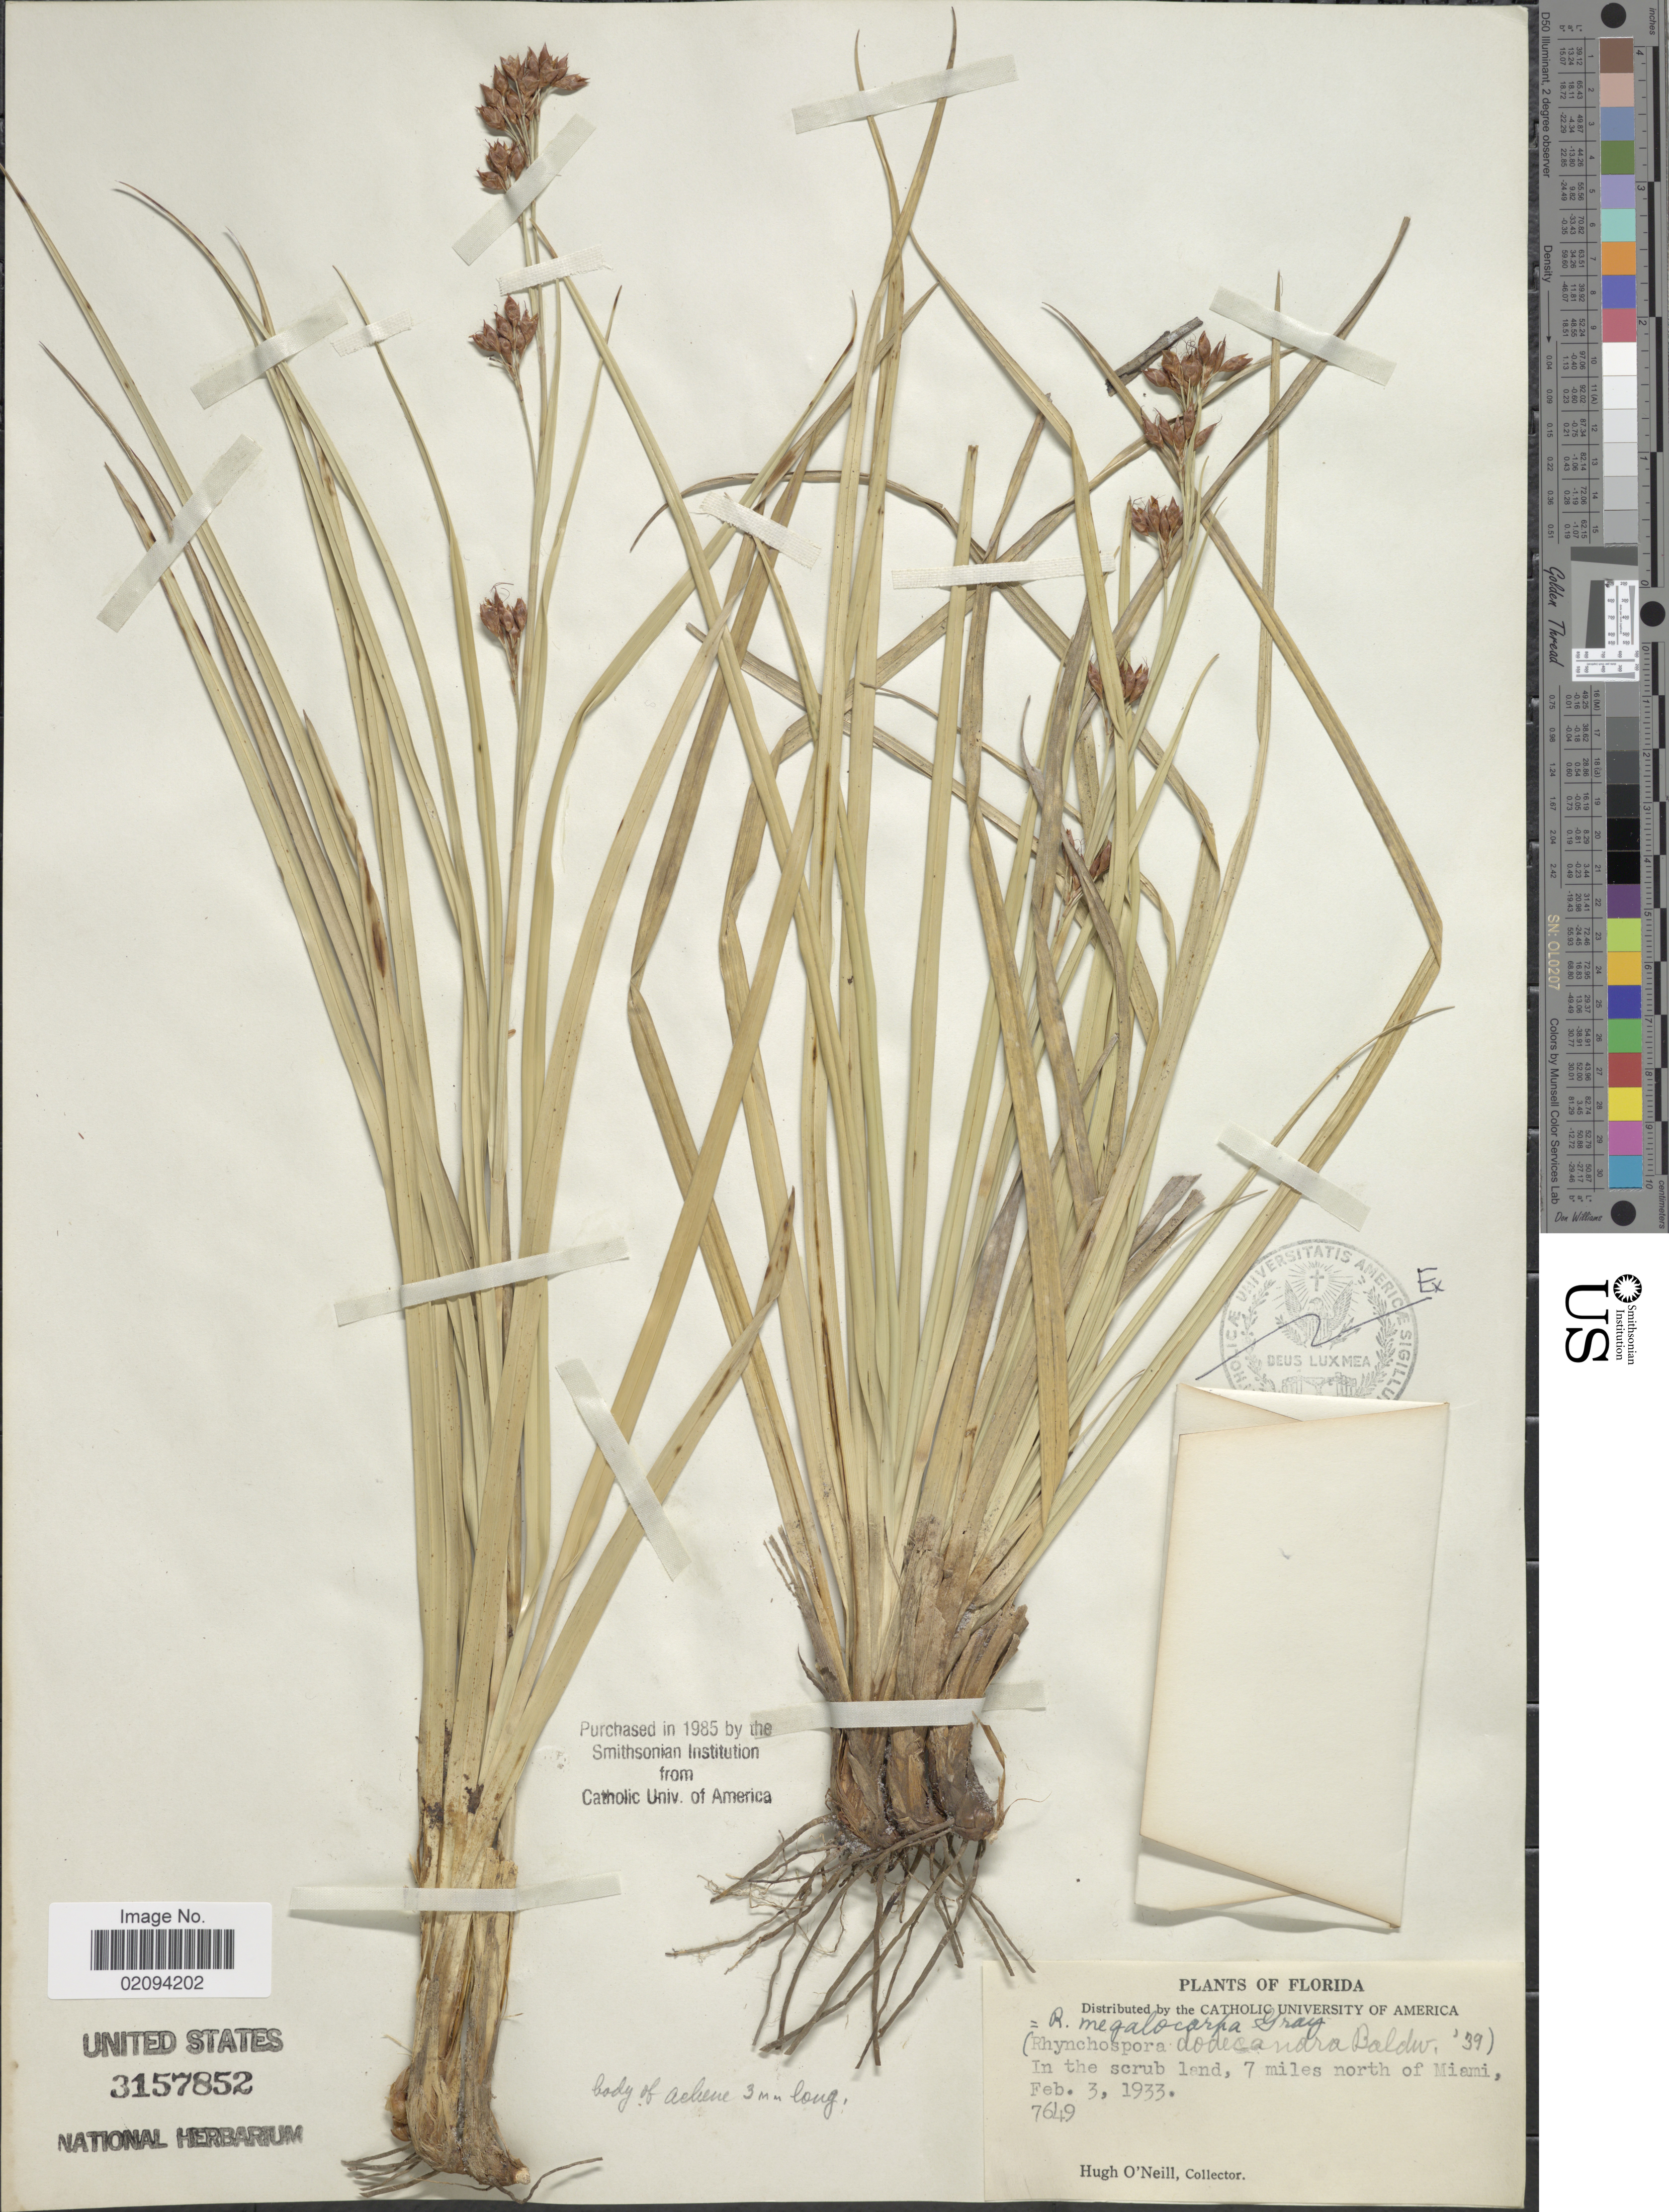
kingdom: Plantae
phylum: Tracheophyta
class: Liliopsida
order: Poales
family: Cyperaceae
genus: Rhynchospora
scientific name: Rhynchospora megalocarpa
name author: A. Gray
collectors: H. O'Neill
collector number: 7649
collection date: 1933-02-03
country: United States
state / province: Florida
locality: In the scrub land, 7 miles north of Miami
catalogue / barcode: US 3157852